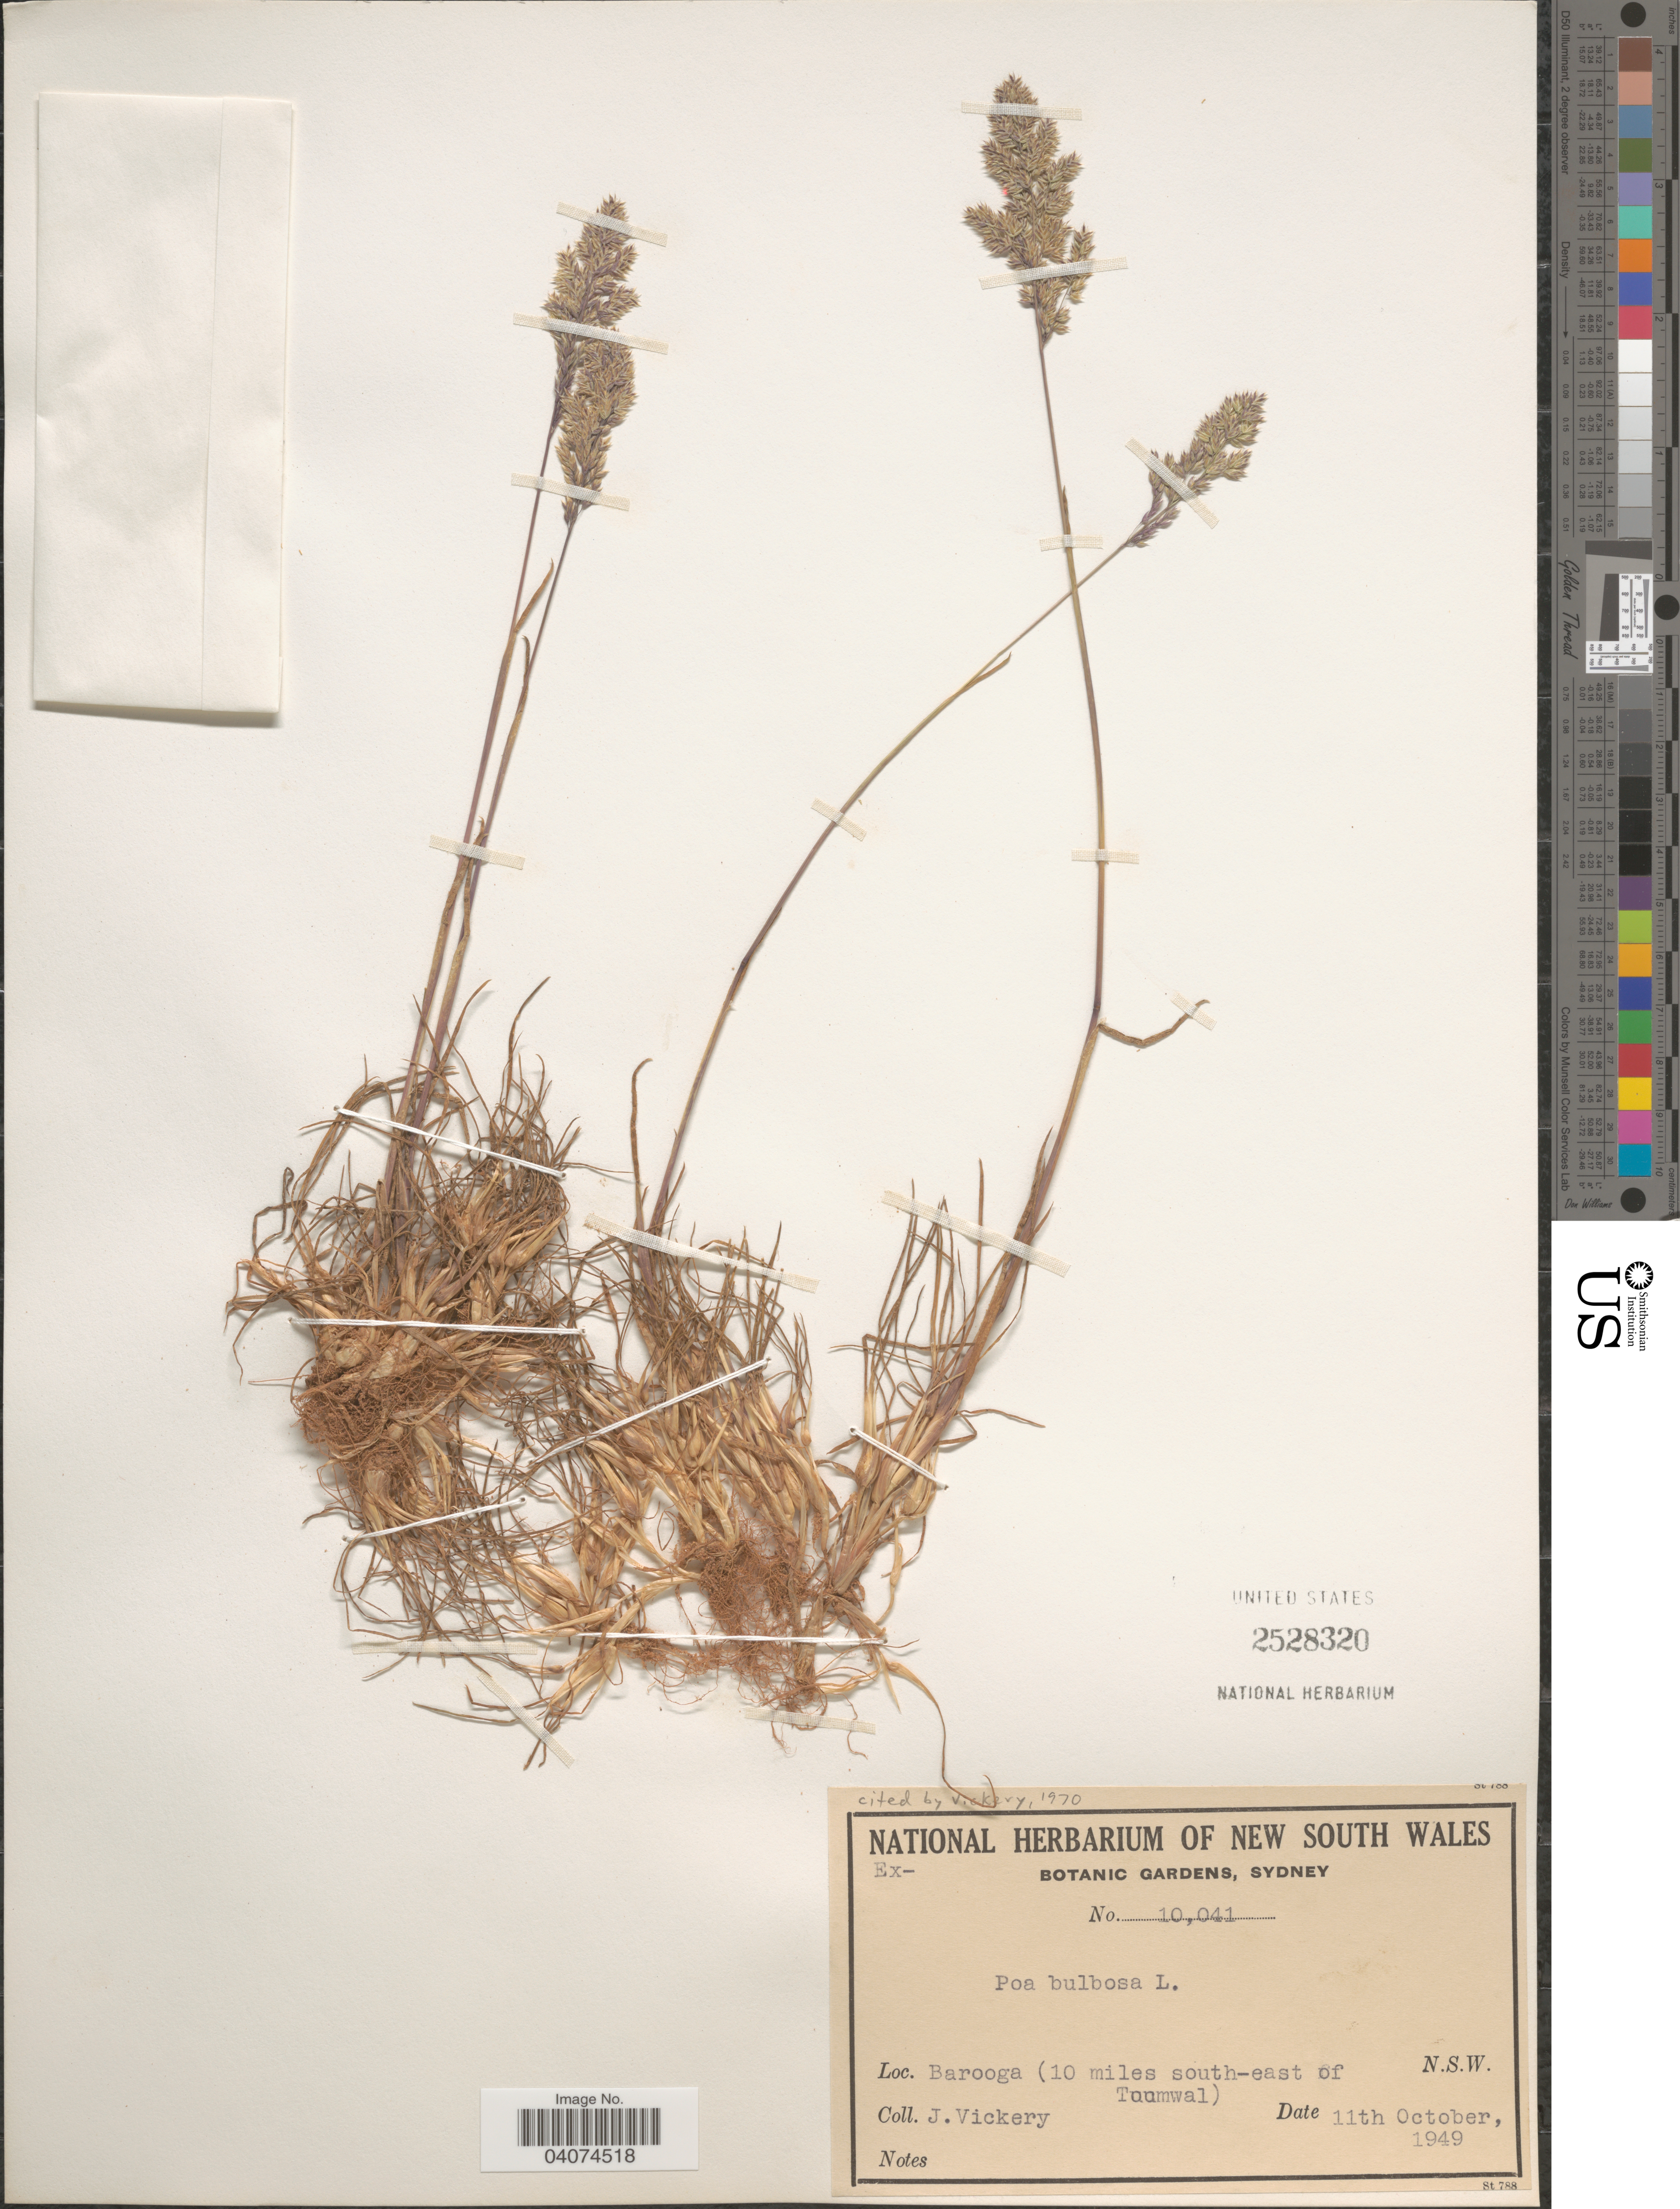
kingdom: Plantae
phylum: Tracheophyta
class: Liliopsida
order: Poales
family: Poaceae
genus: Poa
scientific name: Poa bulbosa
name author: L.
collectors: J. Vickery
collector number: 10041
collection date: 1949-10-11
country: Australia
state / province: New South Wales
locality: Barooga (10 miles south-east of Tocumwal).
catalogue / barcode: US 2528320